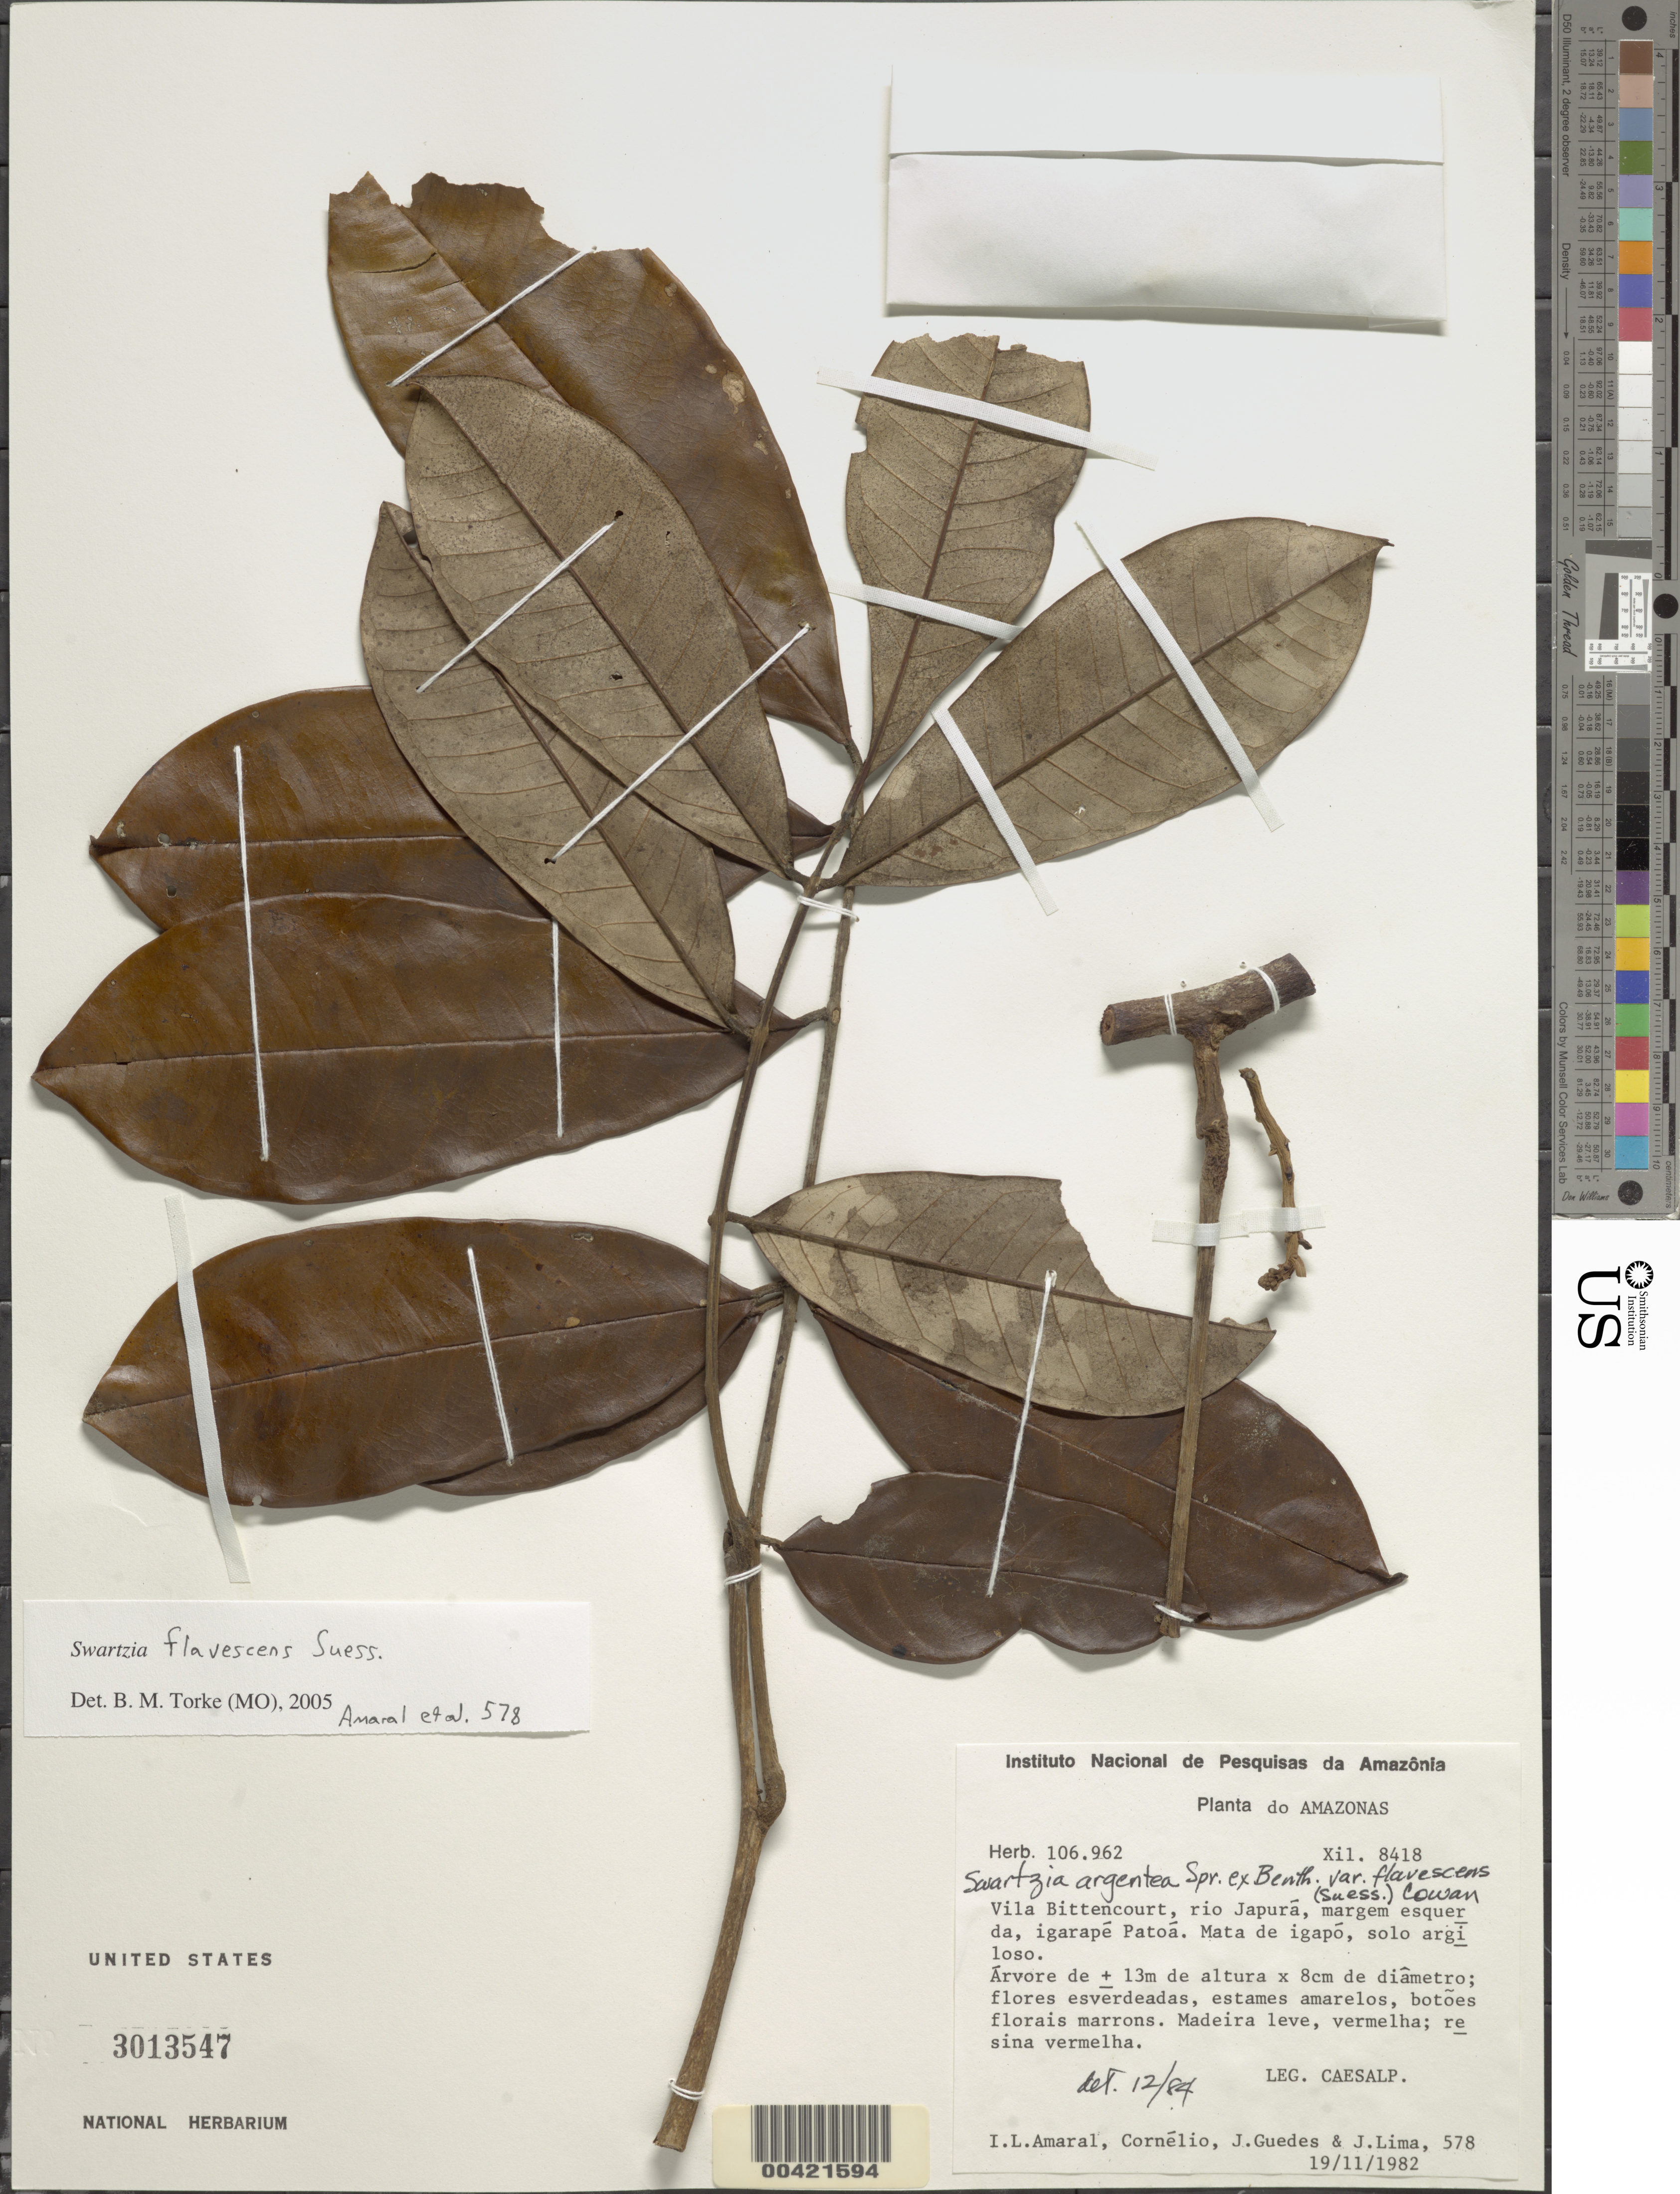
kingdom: Plantae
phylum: Tracheophyta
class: Magnoliopsida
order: Fabales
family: Fabaceae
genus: Swartzia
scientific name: Swartzia flavescens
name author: Suess.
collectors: I. L. Amaral, -- Cornélio, J. Guedes & J. Lima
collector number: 578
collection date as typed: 19 Nov 1982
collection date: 1982-11-19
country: Venezuela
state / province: Amazonas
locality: Vila Bittencourt; Rio Japura; Igarape Patoa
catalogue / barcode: US 3013547